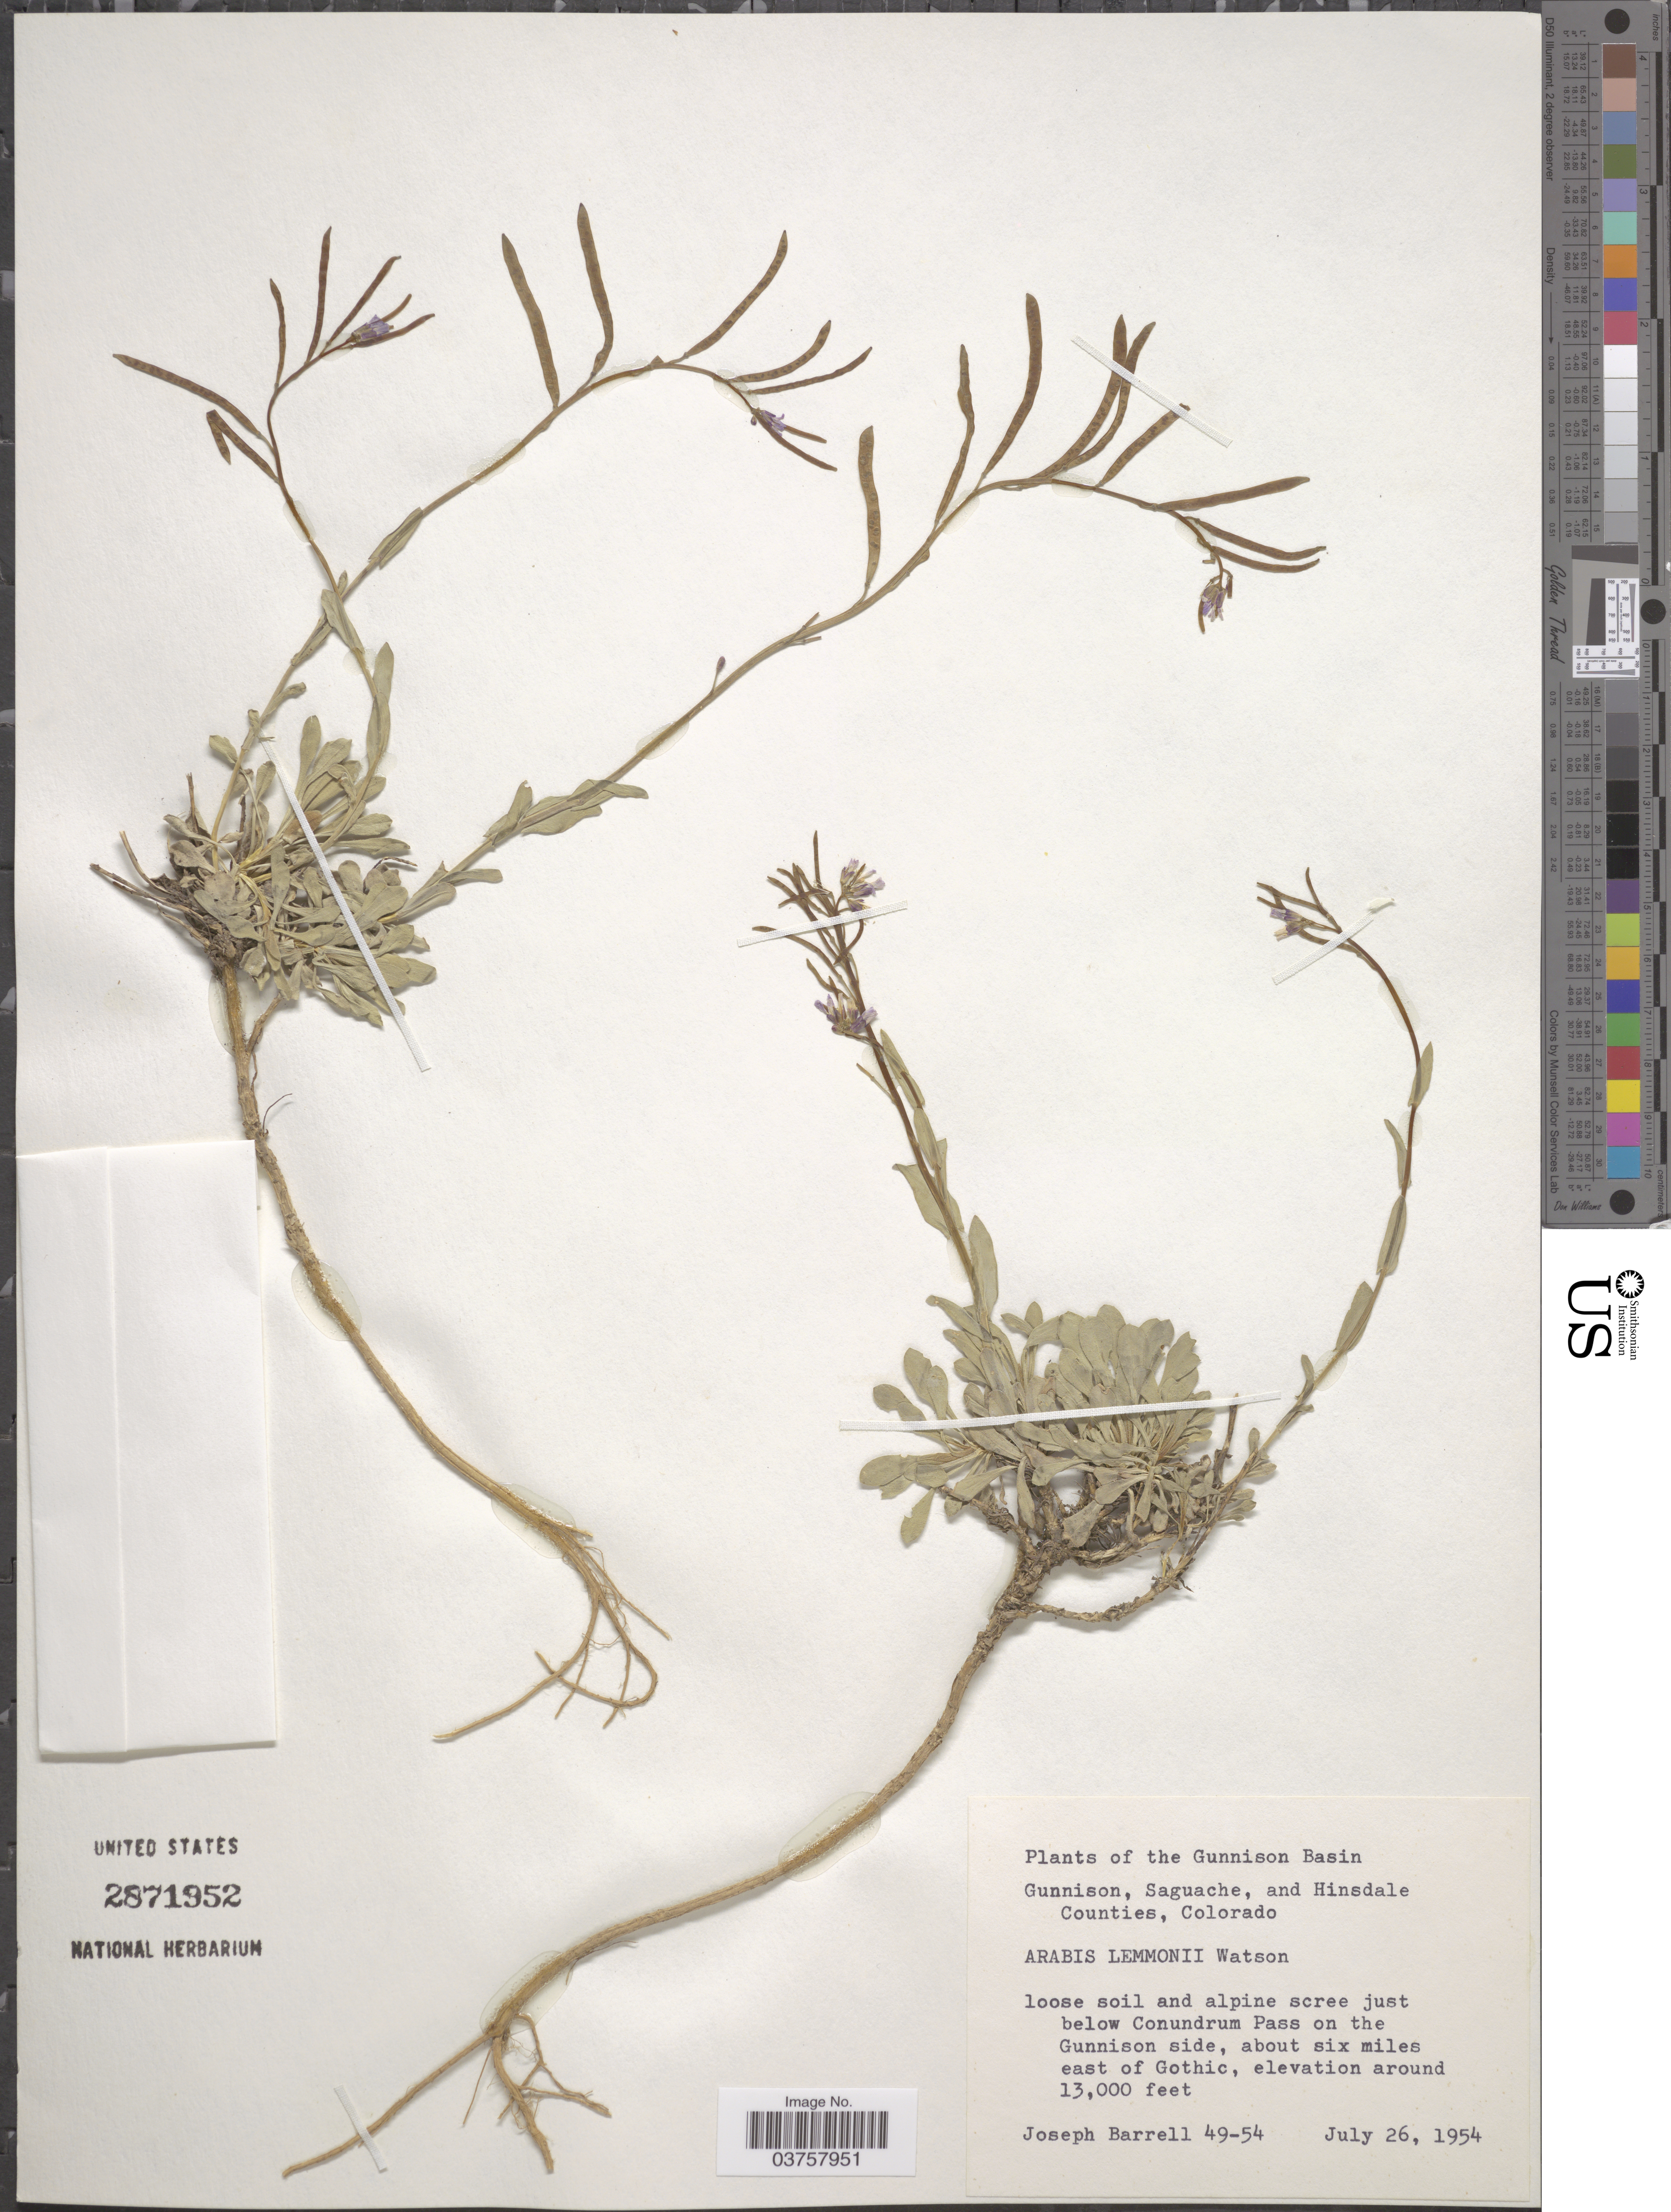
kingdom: Plantae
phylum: Tracheophyta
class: Magnoliopsida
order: Brassicales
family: Brassicaceae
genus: Arabis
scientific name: Arabis lemmonii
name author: S. Watson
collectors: J. Barrell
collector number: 49-54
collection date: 1954-07-26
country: United States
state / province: Colorado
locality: The Gunnison Basin. Just below Conundrum Pass on the Gunnison side, about six miles east of Gothic.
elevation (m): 3962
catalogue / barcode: US 2871952